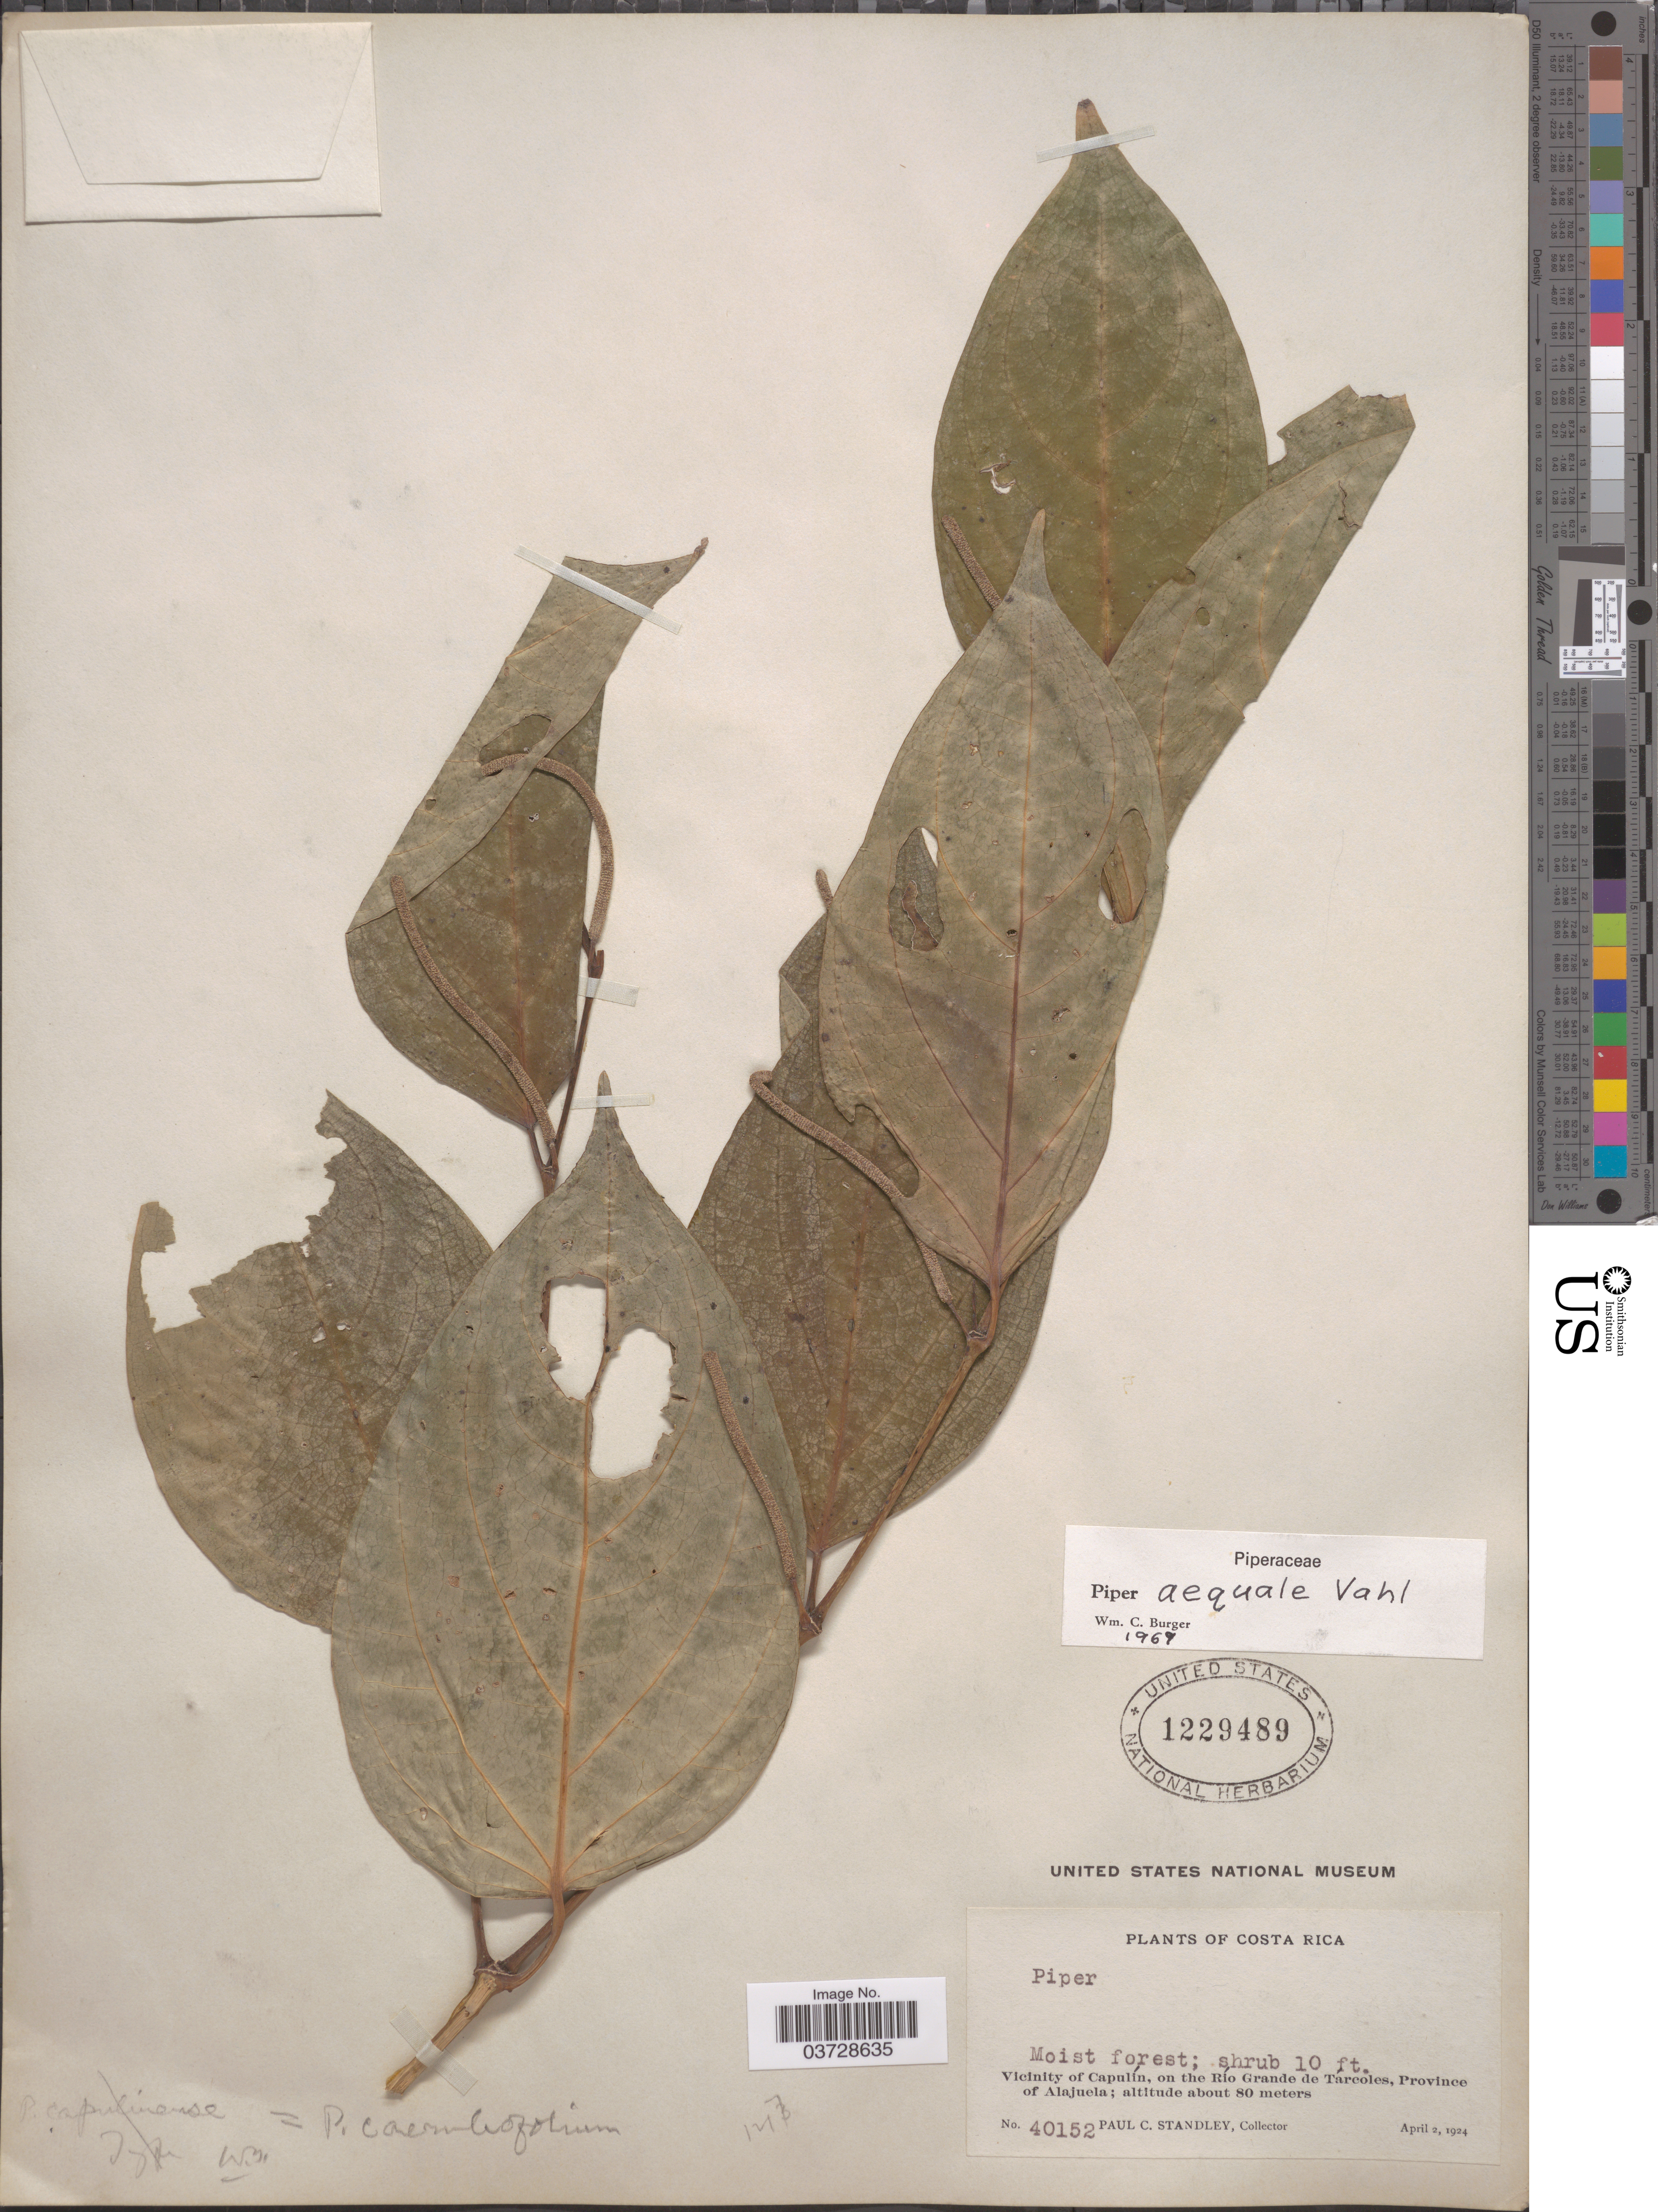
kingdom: Plantae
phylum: Tracheophyta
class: Magnoliopsida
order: Piperales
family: Piperaceae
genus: Piper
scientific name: Piper aequale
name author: Vahl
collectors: P. C. Standley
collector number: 40152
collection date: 1924-04-02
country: Costa Rica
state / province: Alajuela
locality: Vicinity of Capulín, on the Río Grande de Tarcoles.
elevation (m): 80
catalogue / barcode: US 1229489